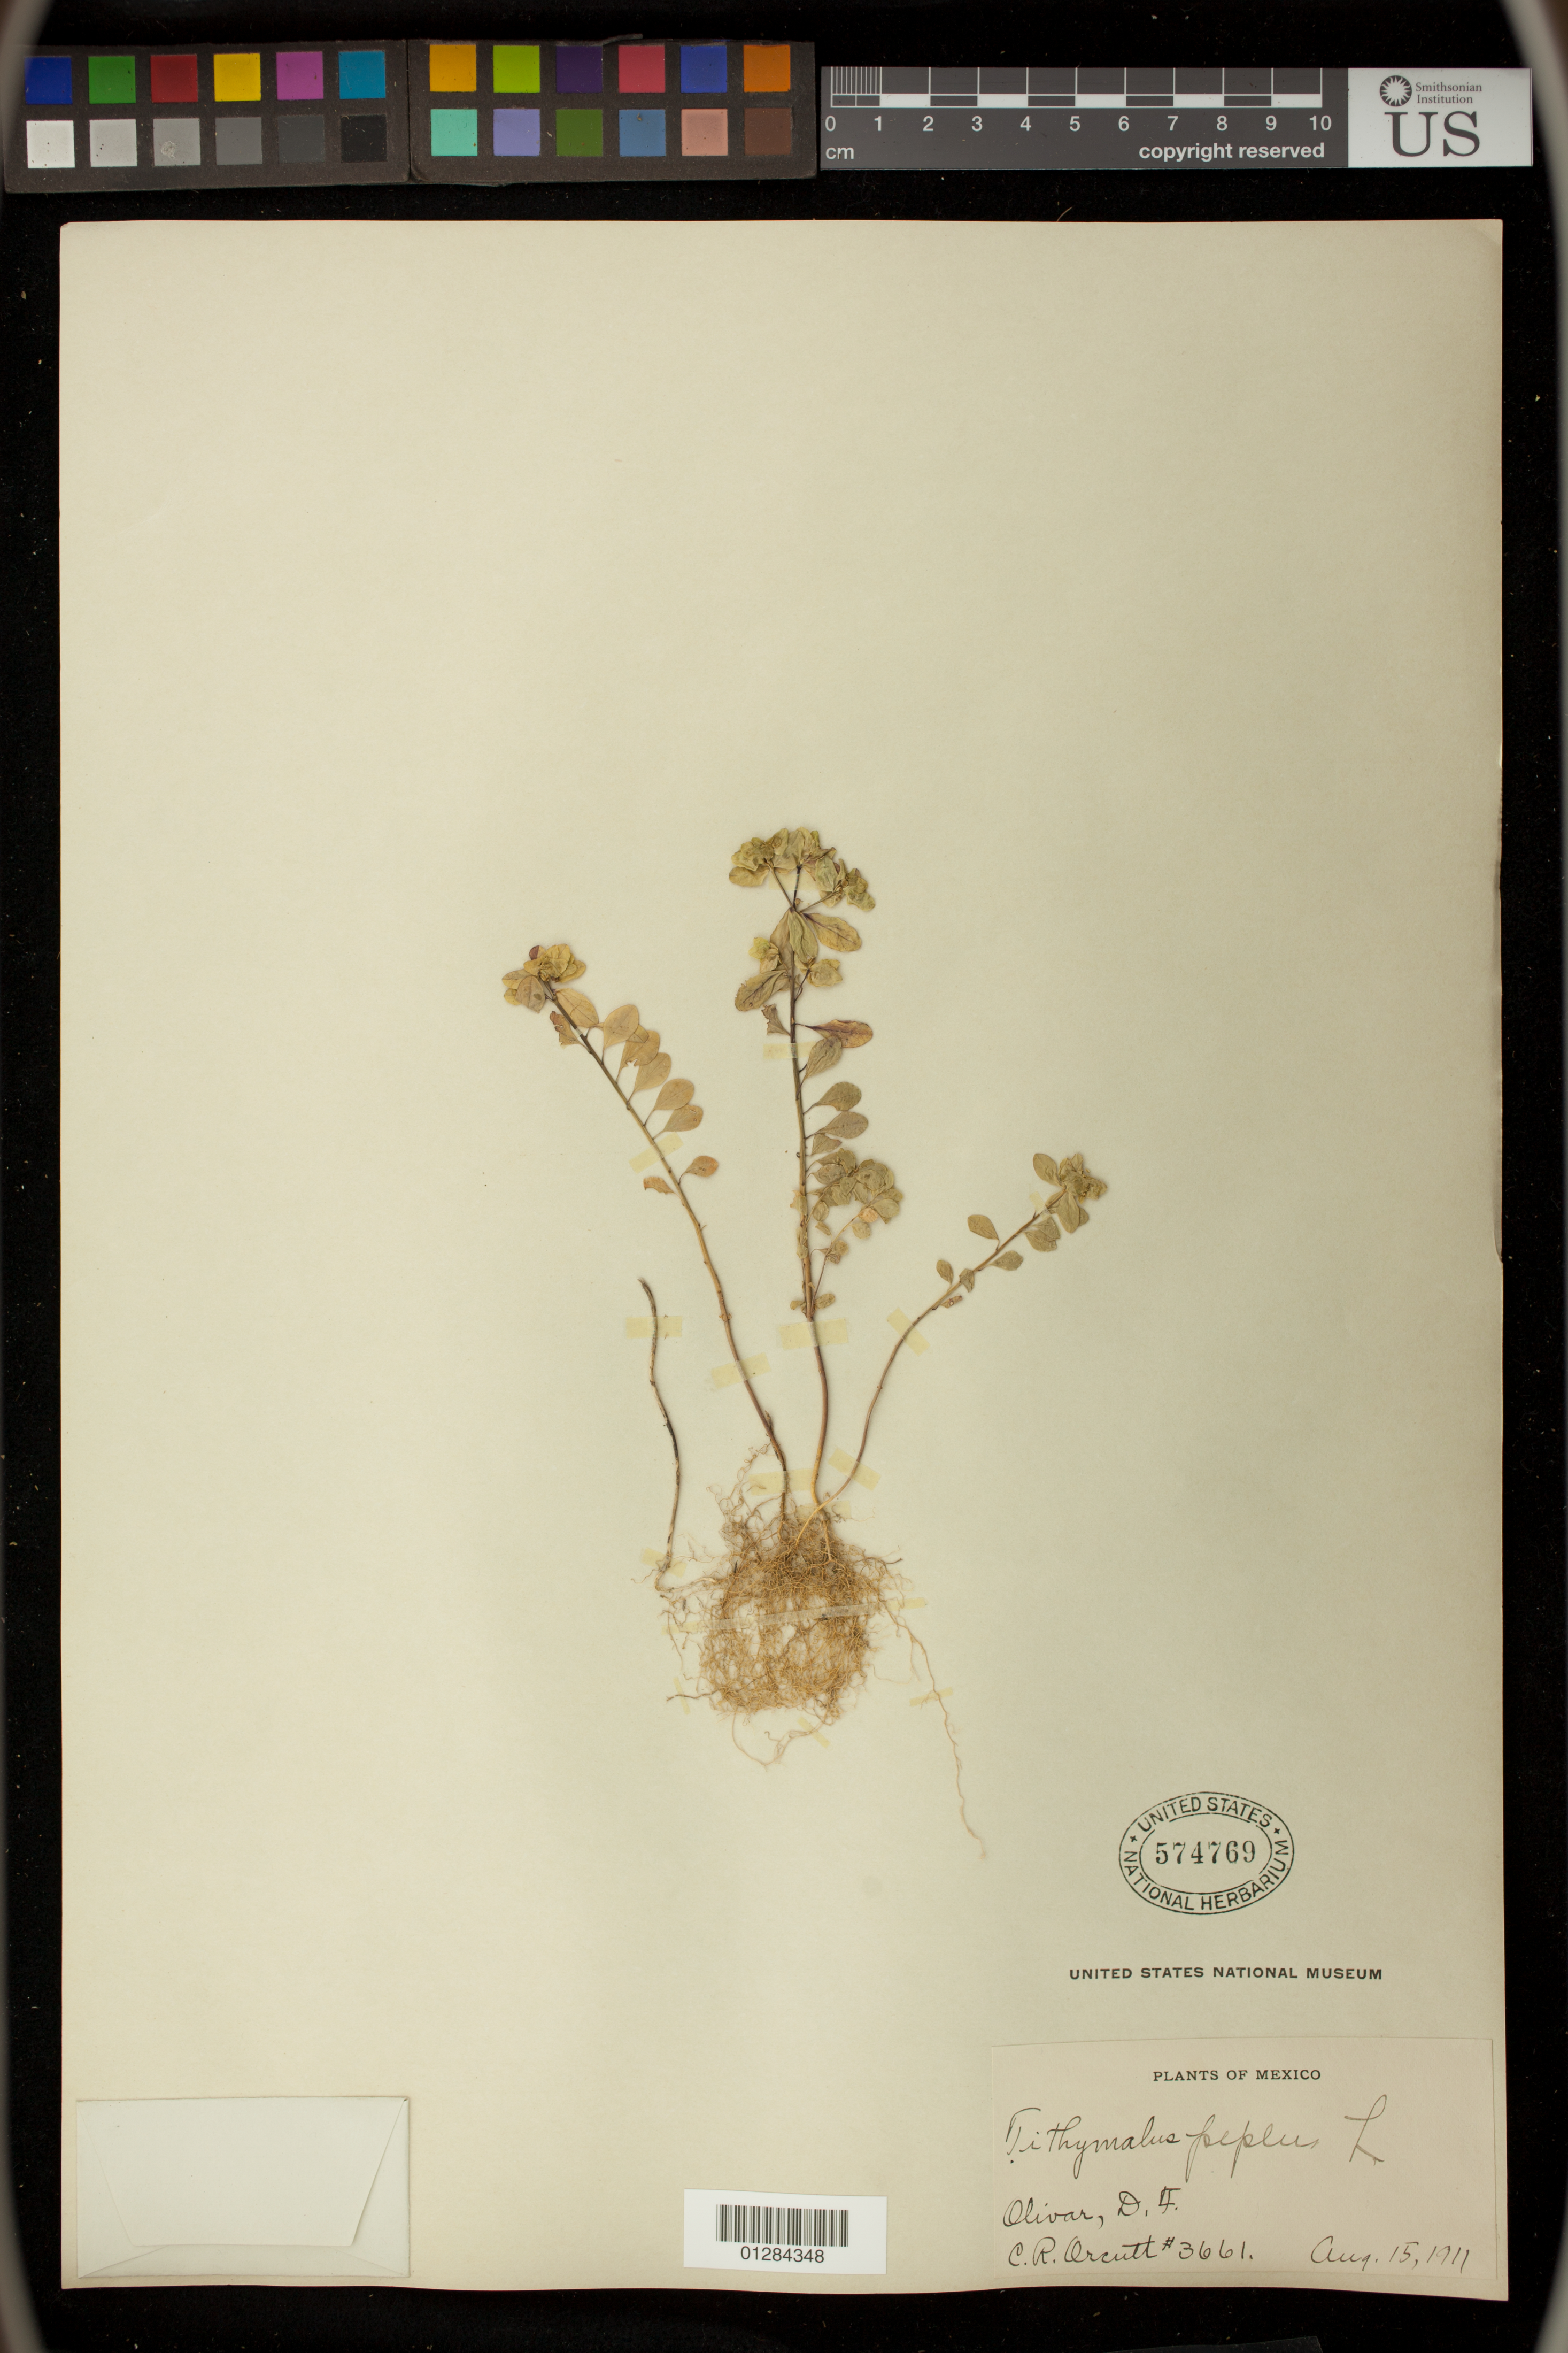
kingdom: Plantae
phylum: Tracheophyta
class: Magnoliopsida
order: Malpighiales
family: Euphorbiaceae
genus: Euphorbia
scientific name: Euphorbia peplus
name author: L.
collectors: C. R. Orcutt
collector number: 3661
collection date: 1911-08-15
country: Mexico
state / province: Distrito Federal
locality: Olivar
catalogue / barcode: US 574769